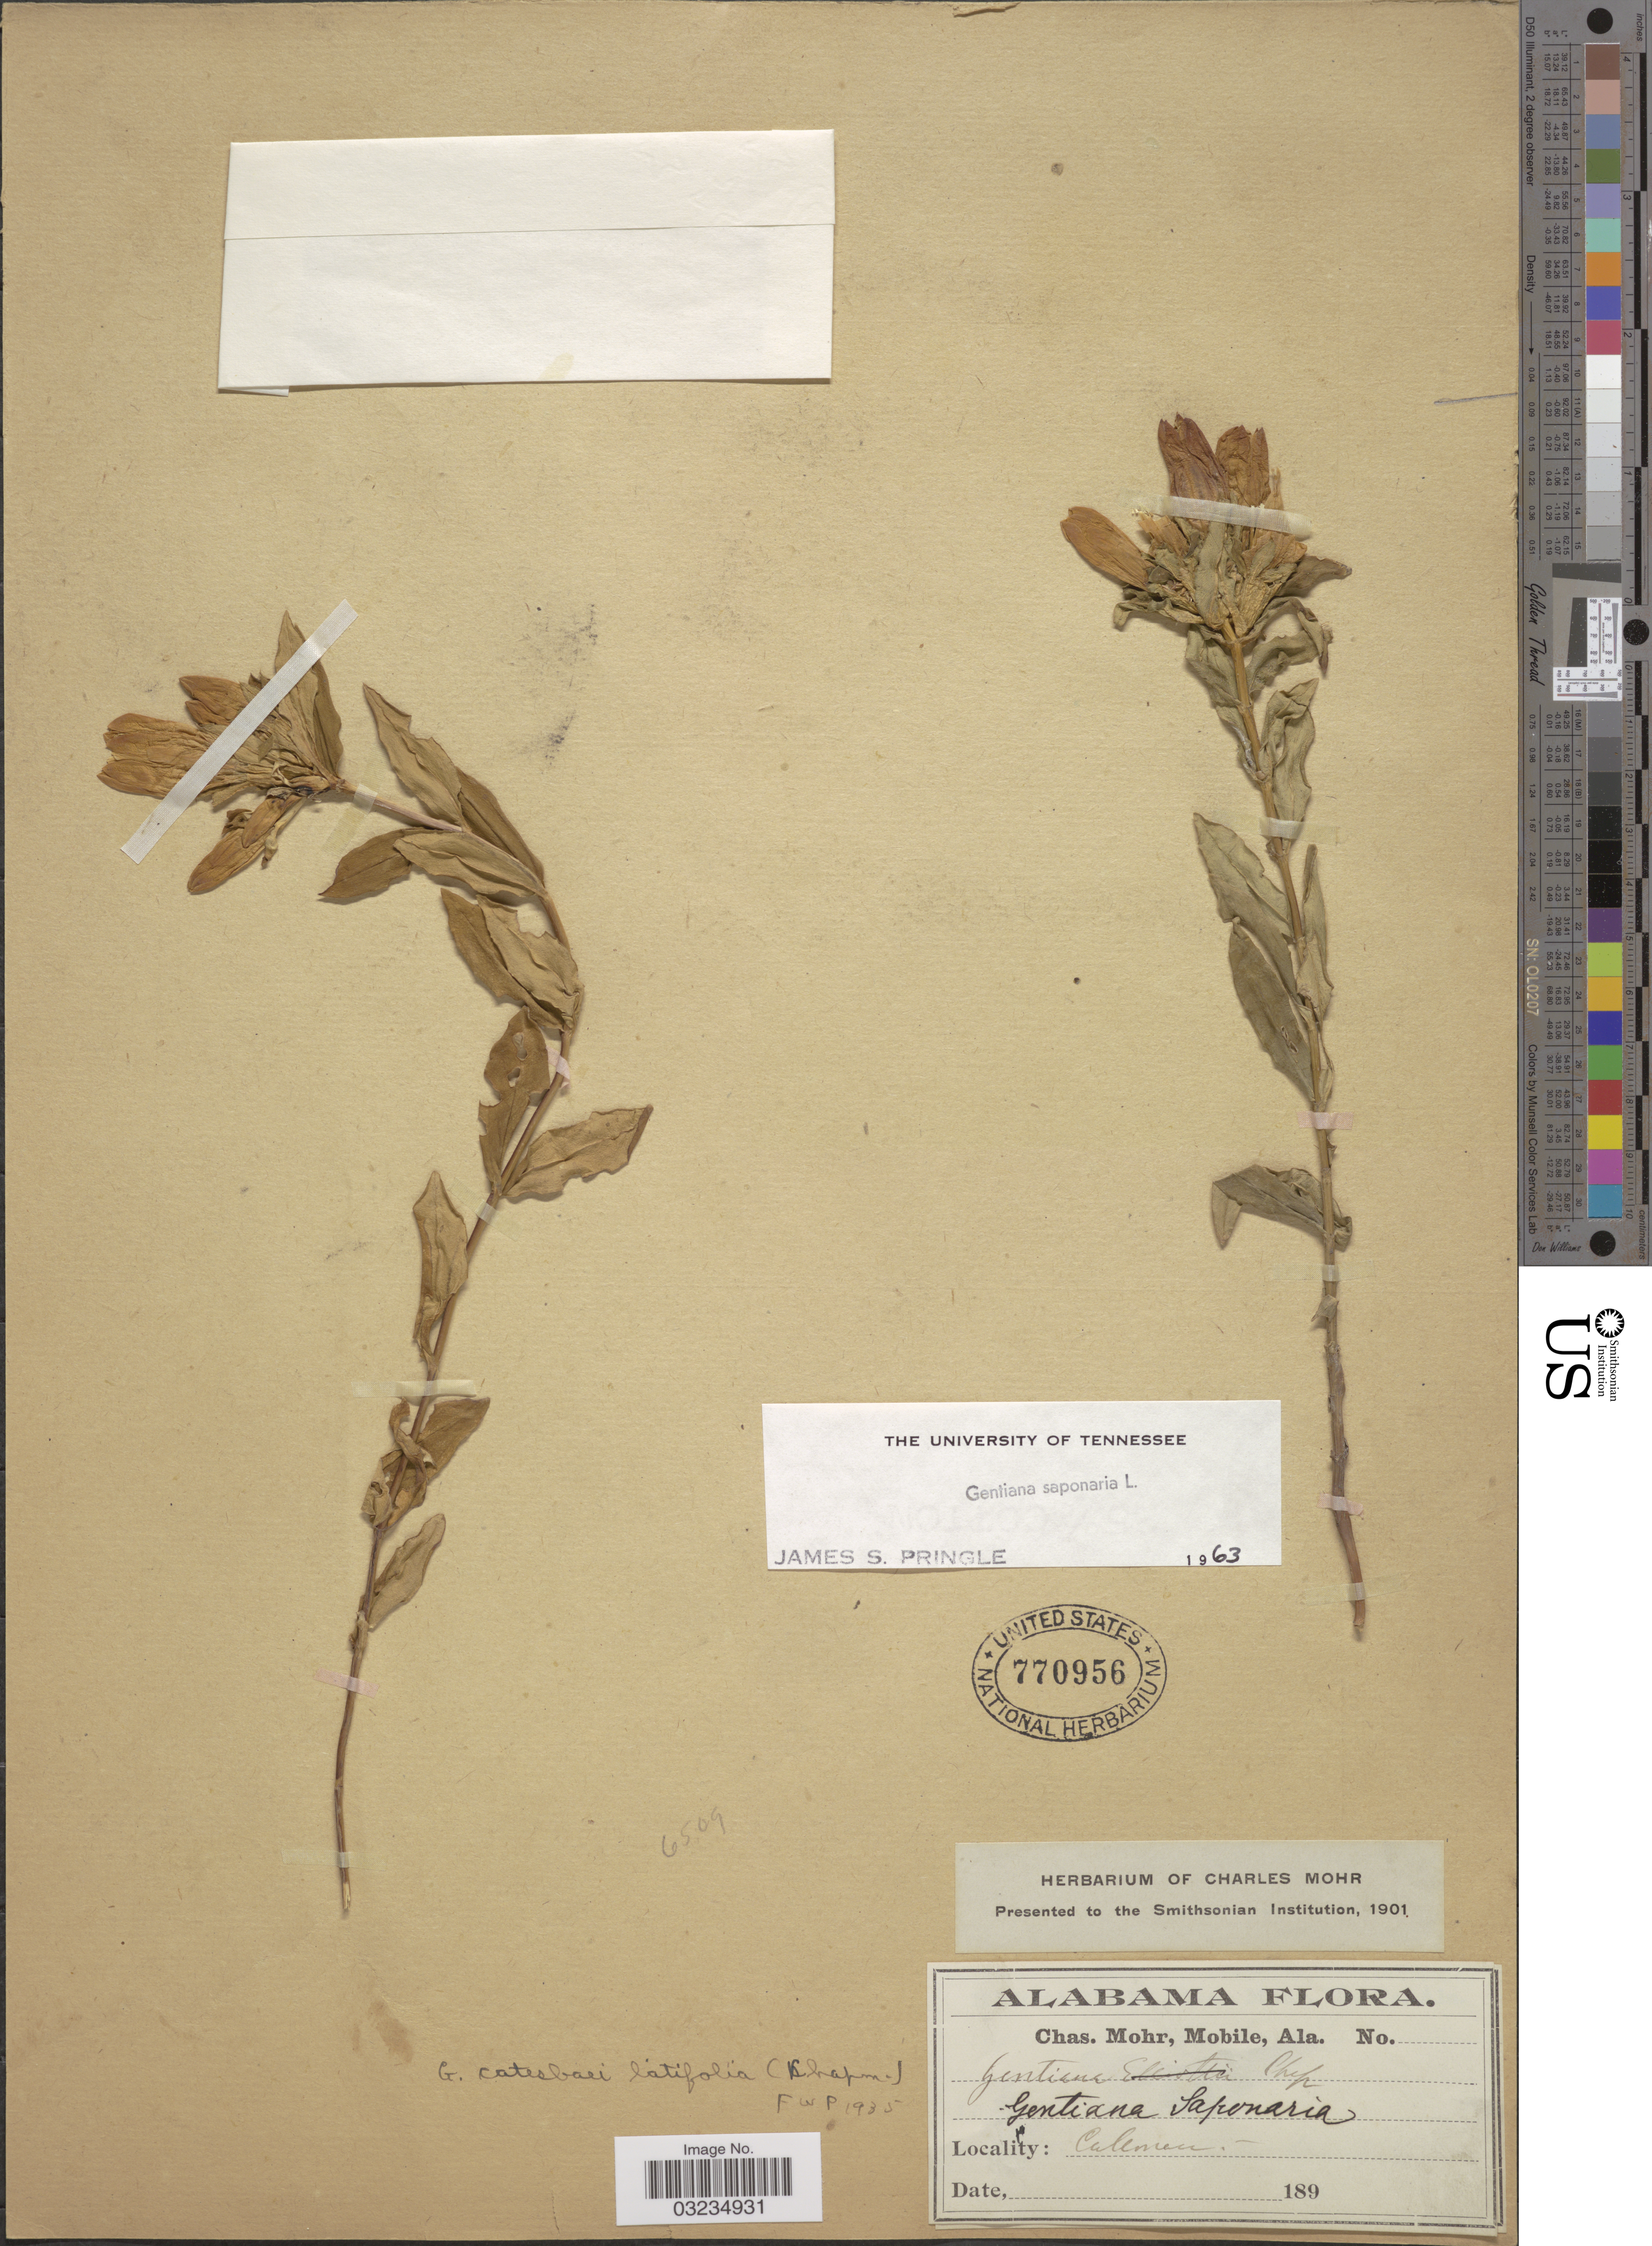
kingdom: Plantae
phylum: Tracheophyta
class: Magnoliopsida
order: Gentianales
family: Gentianaceae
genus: Gentiana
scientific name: Gentiana saponaria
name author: L.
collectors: Mohr, C. T. (herbarium)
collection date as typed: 189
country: United States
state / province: Alabama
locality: Cullman.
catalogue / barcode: US 770956